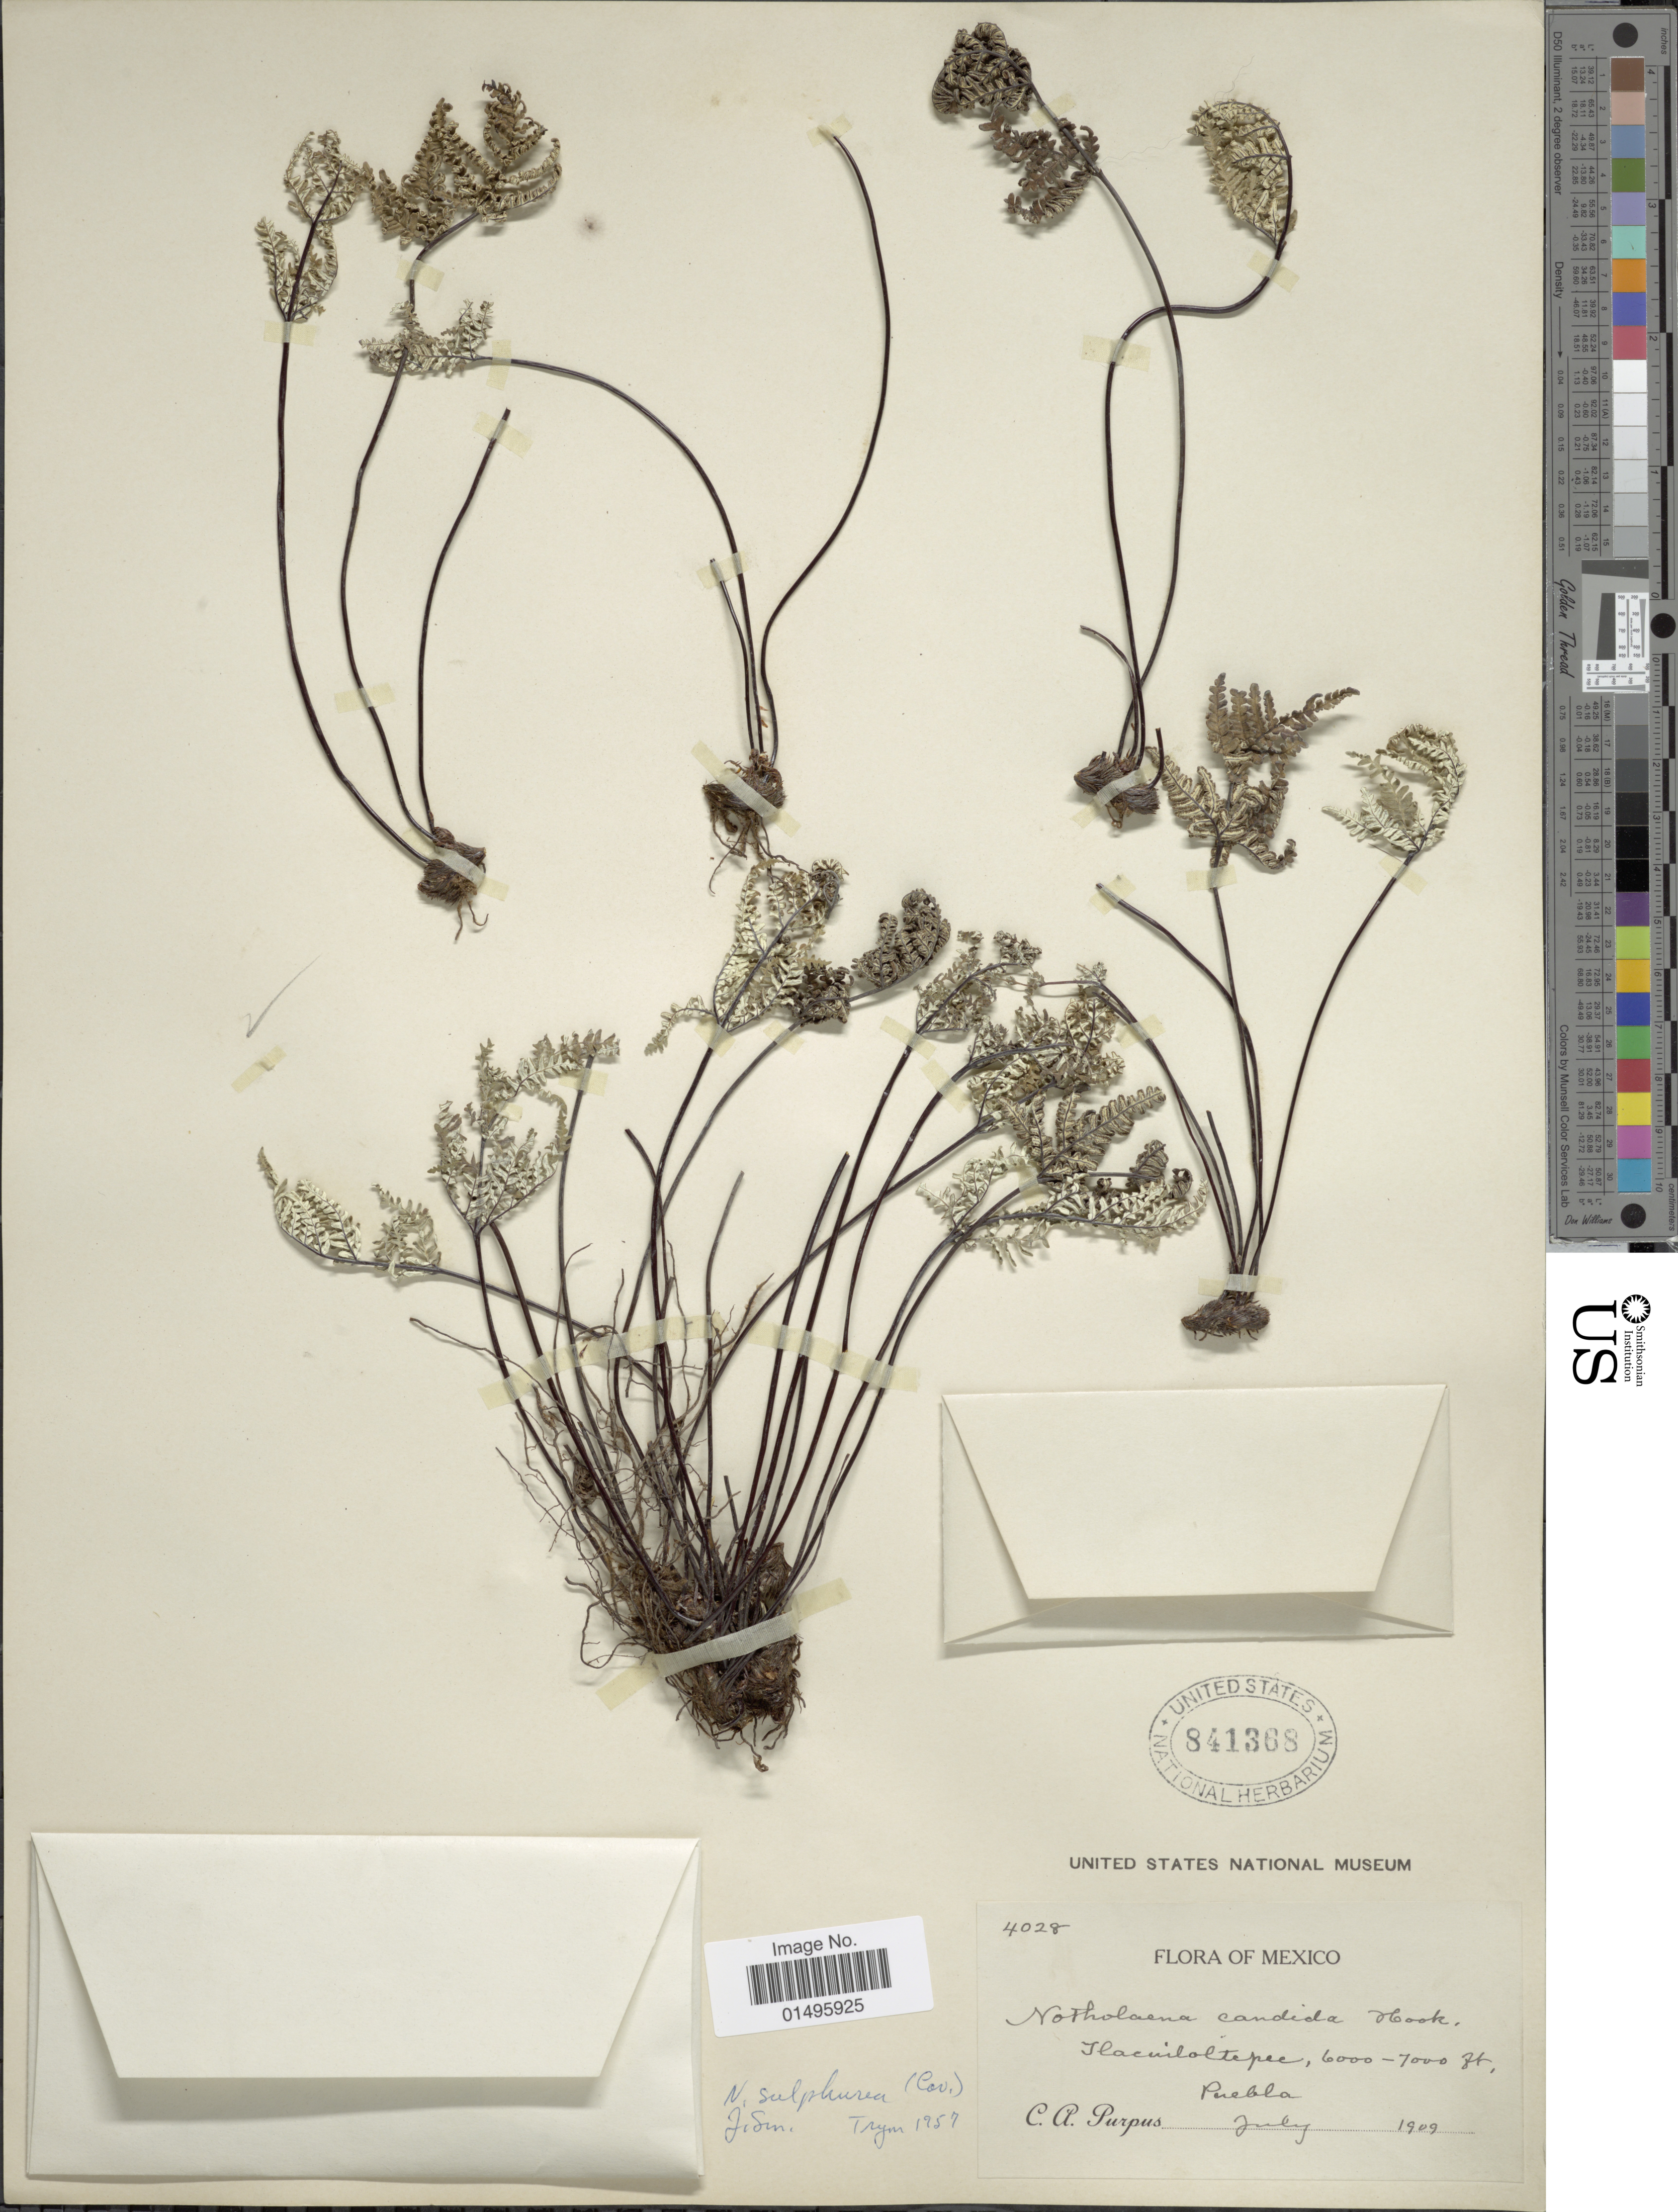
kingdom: Plantae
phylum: Tracheophyta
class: Polypodiopsida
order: Polypodiales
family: Pteridaceae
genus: Notholaena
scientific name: Notholaena sulphurea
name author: (Cav.) Small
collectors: C. A. Purpus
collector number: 4028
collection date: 1909-07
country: Mexico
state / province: Puebla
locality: Mexico, Hacuiloltepee.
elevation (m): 1829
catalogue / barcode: US 841368